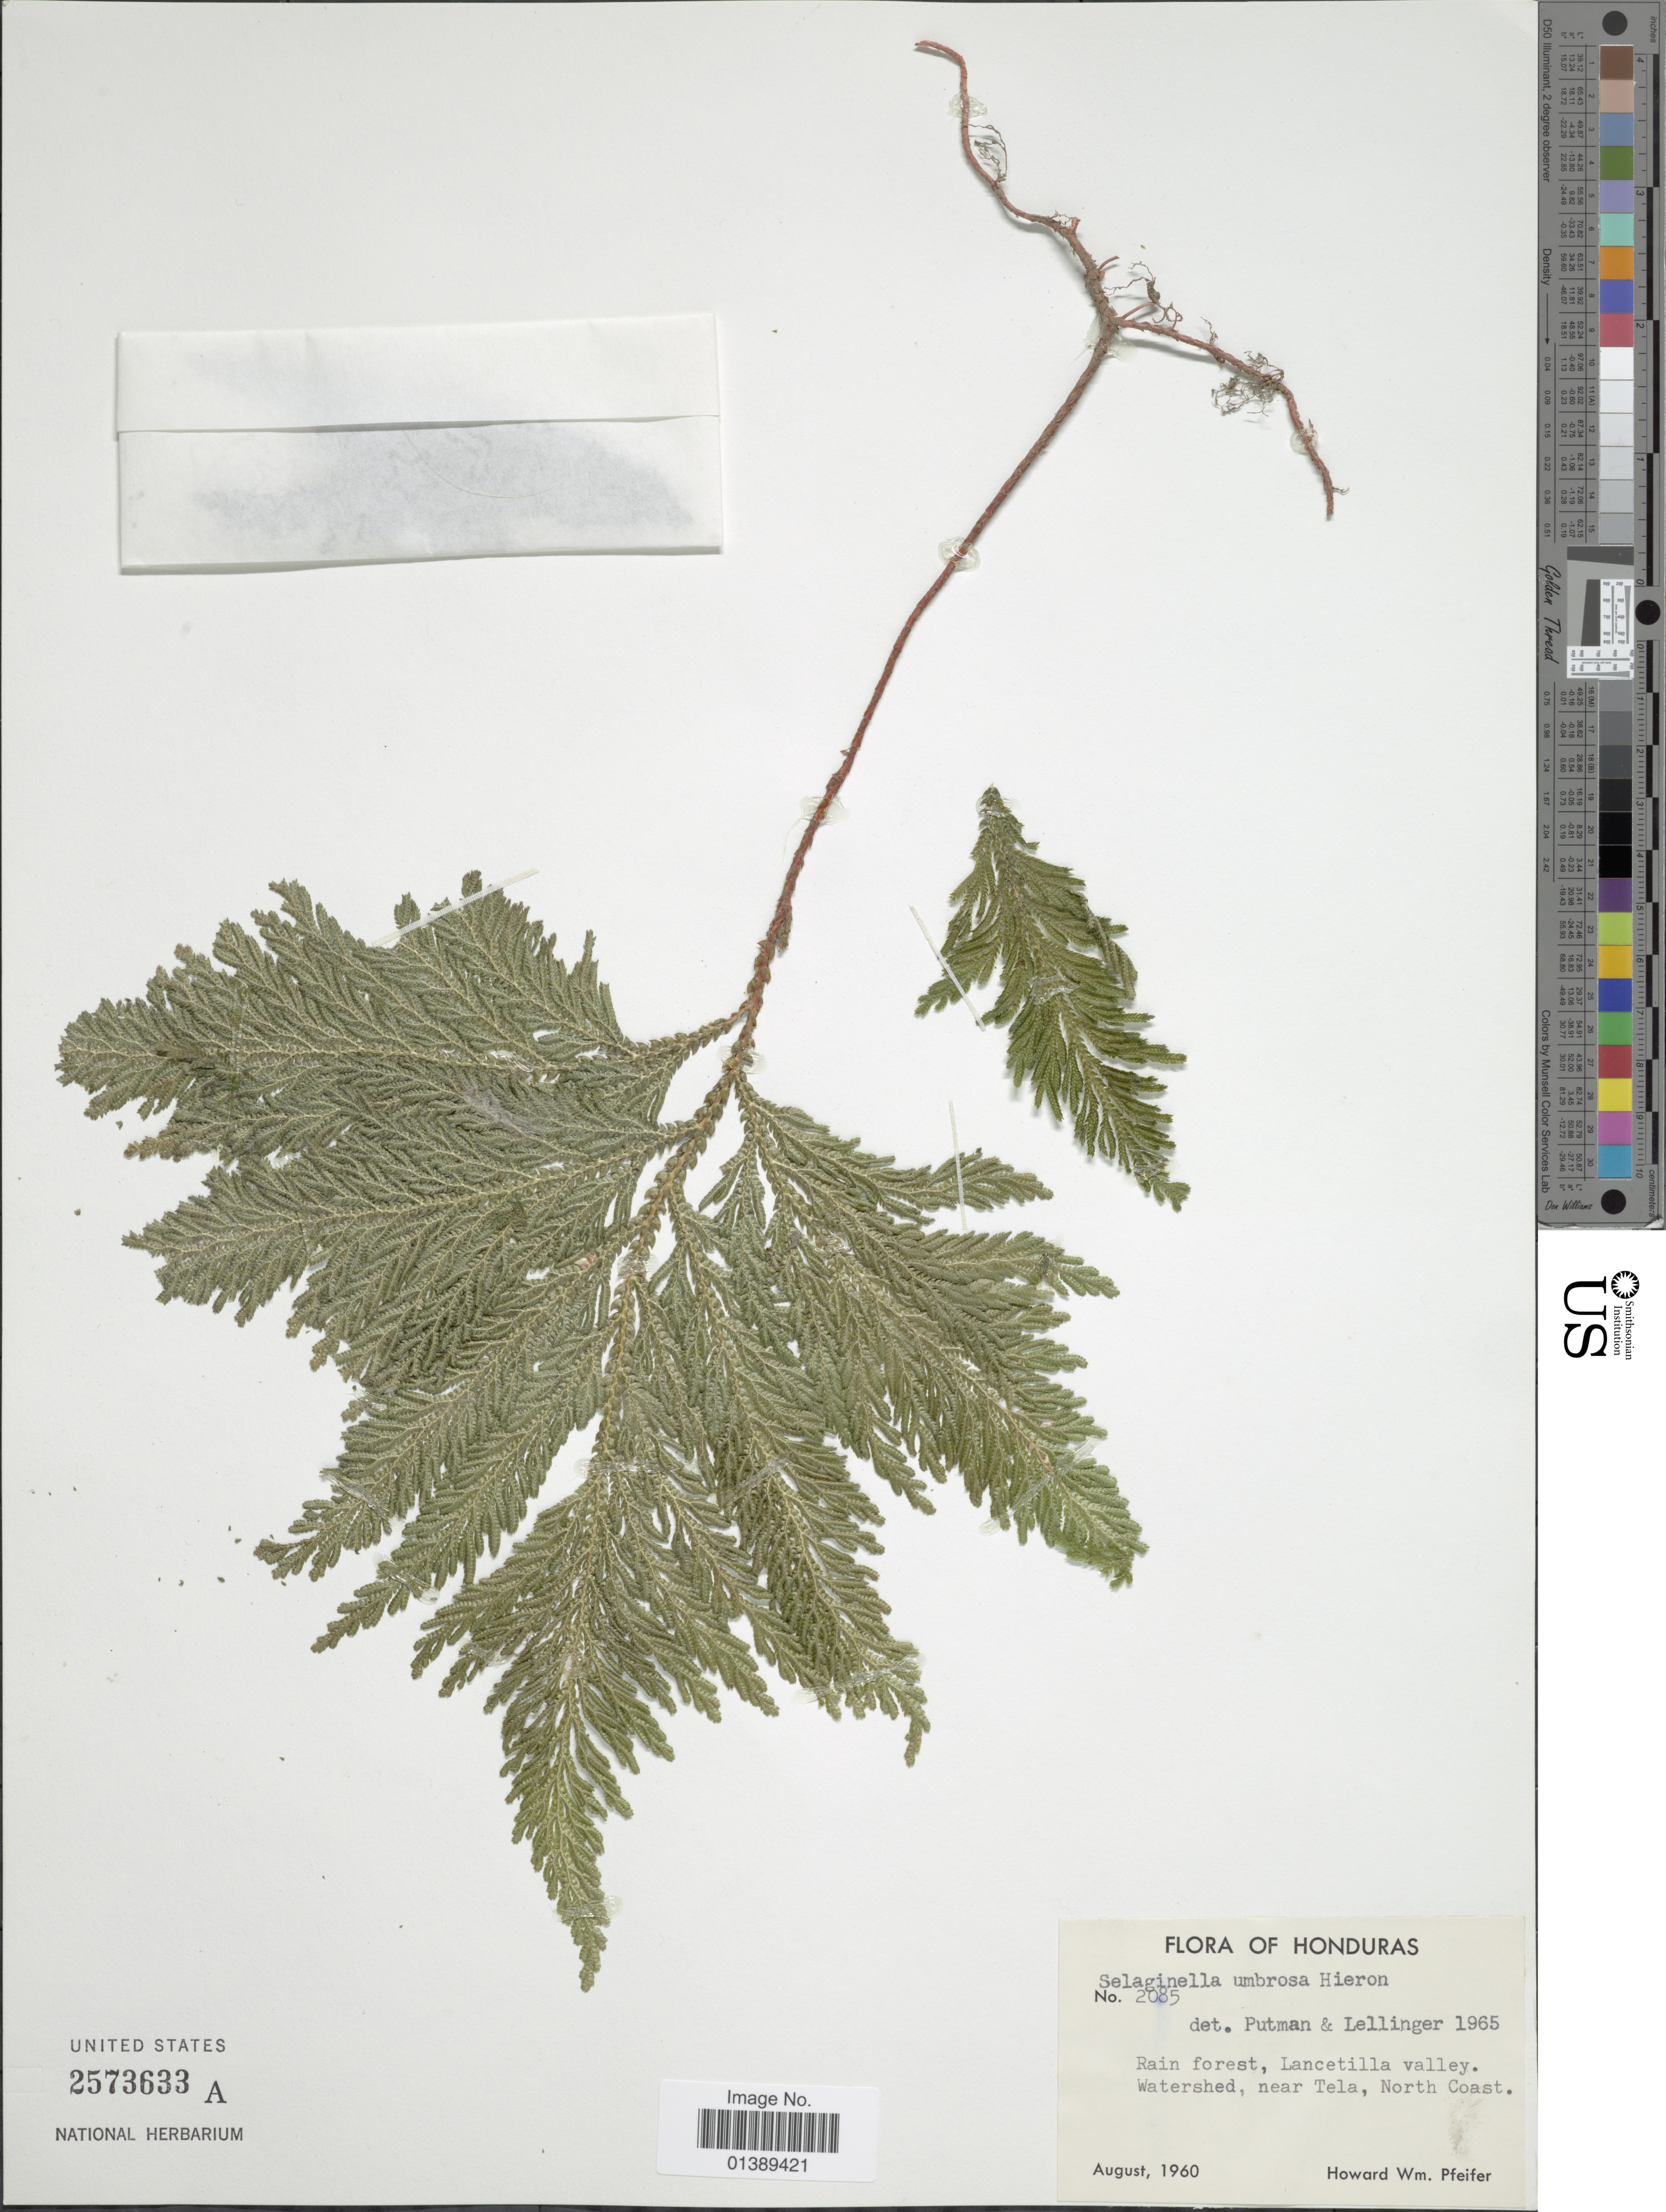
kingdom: Plantae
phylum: Tracheophyta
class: Lycopodiopsida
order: Selaginellales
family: Selaginellaceae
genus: Selaginella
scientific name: Selaginella umbrosa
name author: Lem. ex Hieron.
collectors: H. W. Pfeifer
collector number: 2085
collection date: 1960-08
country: Honduras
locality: Rain forest, lancetilla valley. Watershed, near Tela, North Coast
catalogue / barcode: US 2573633A